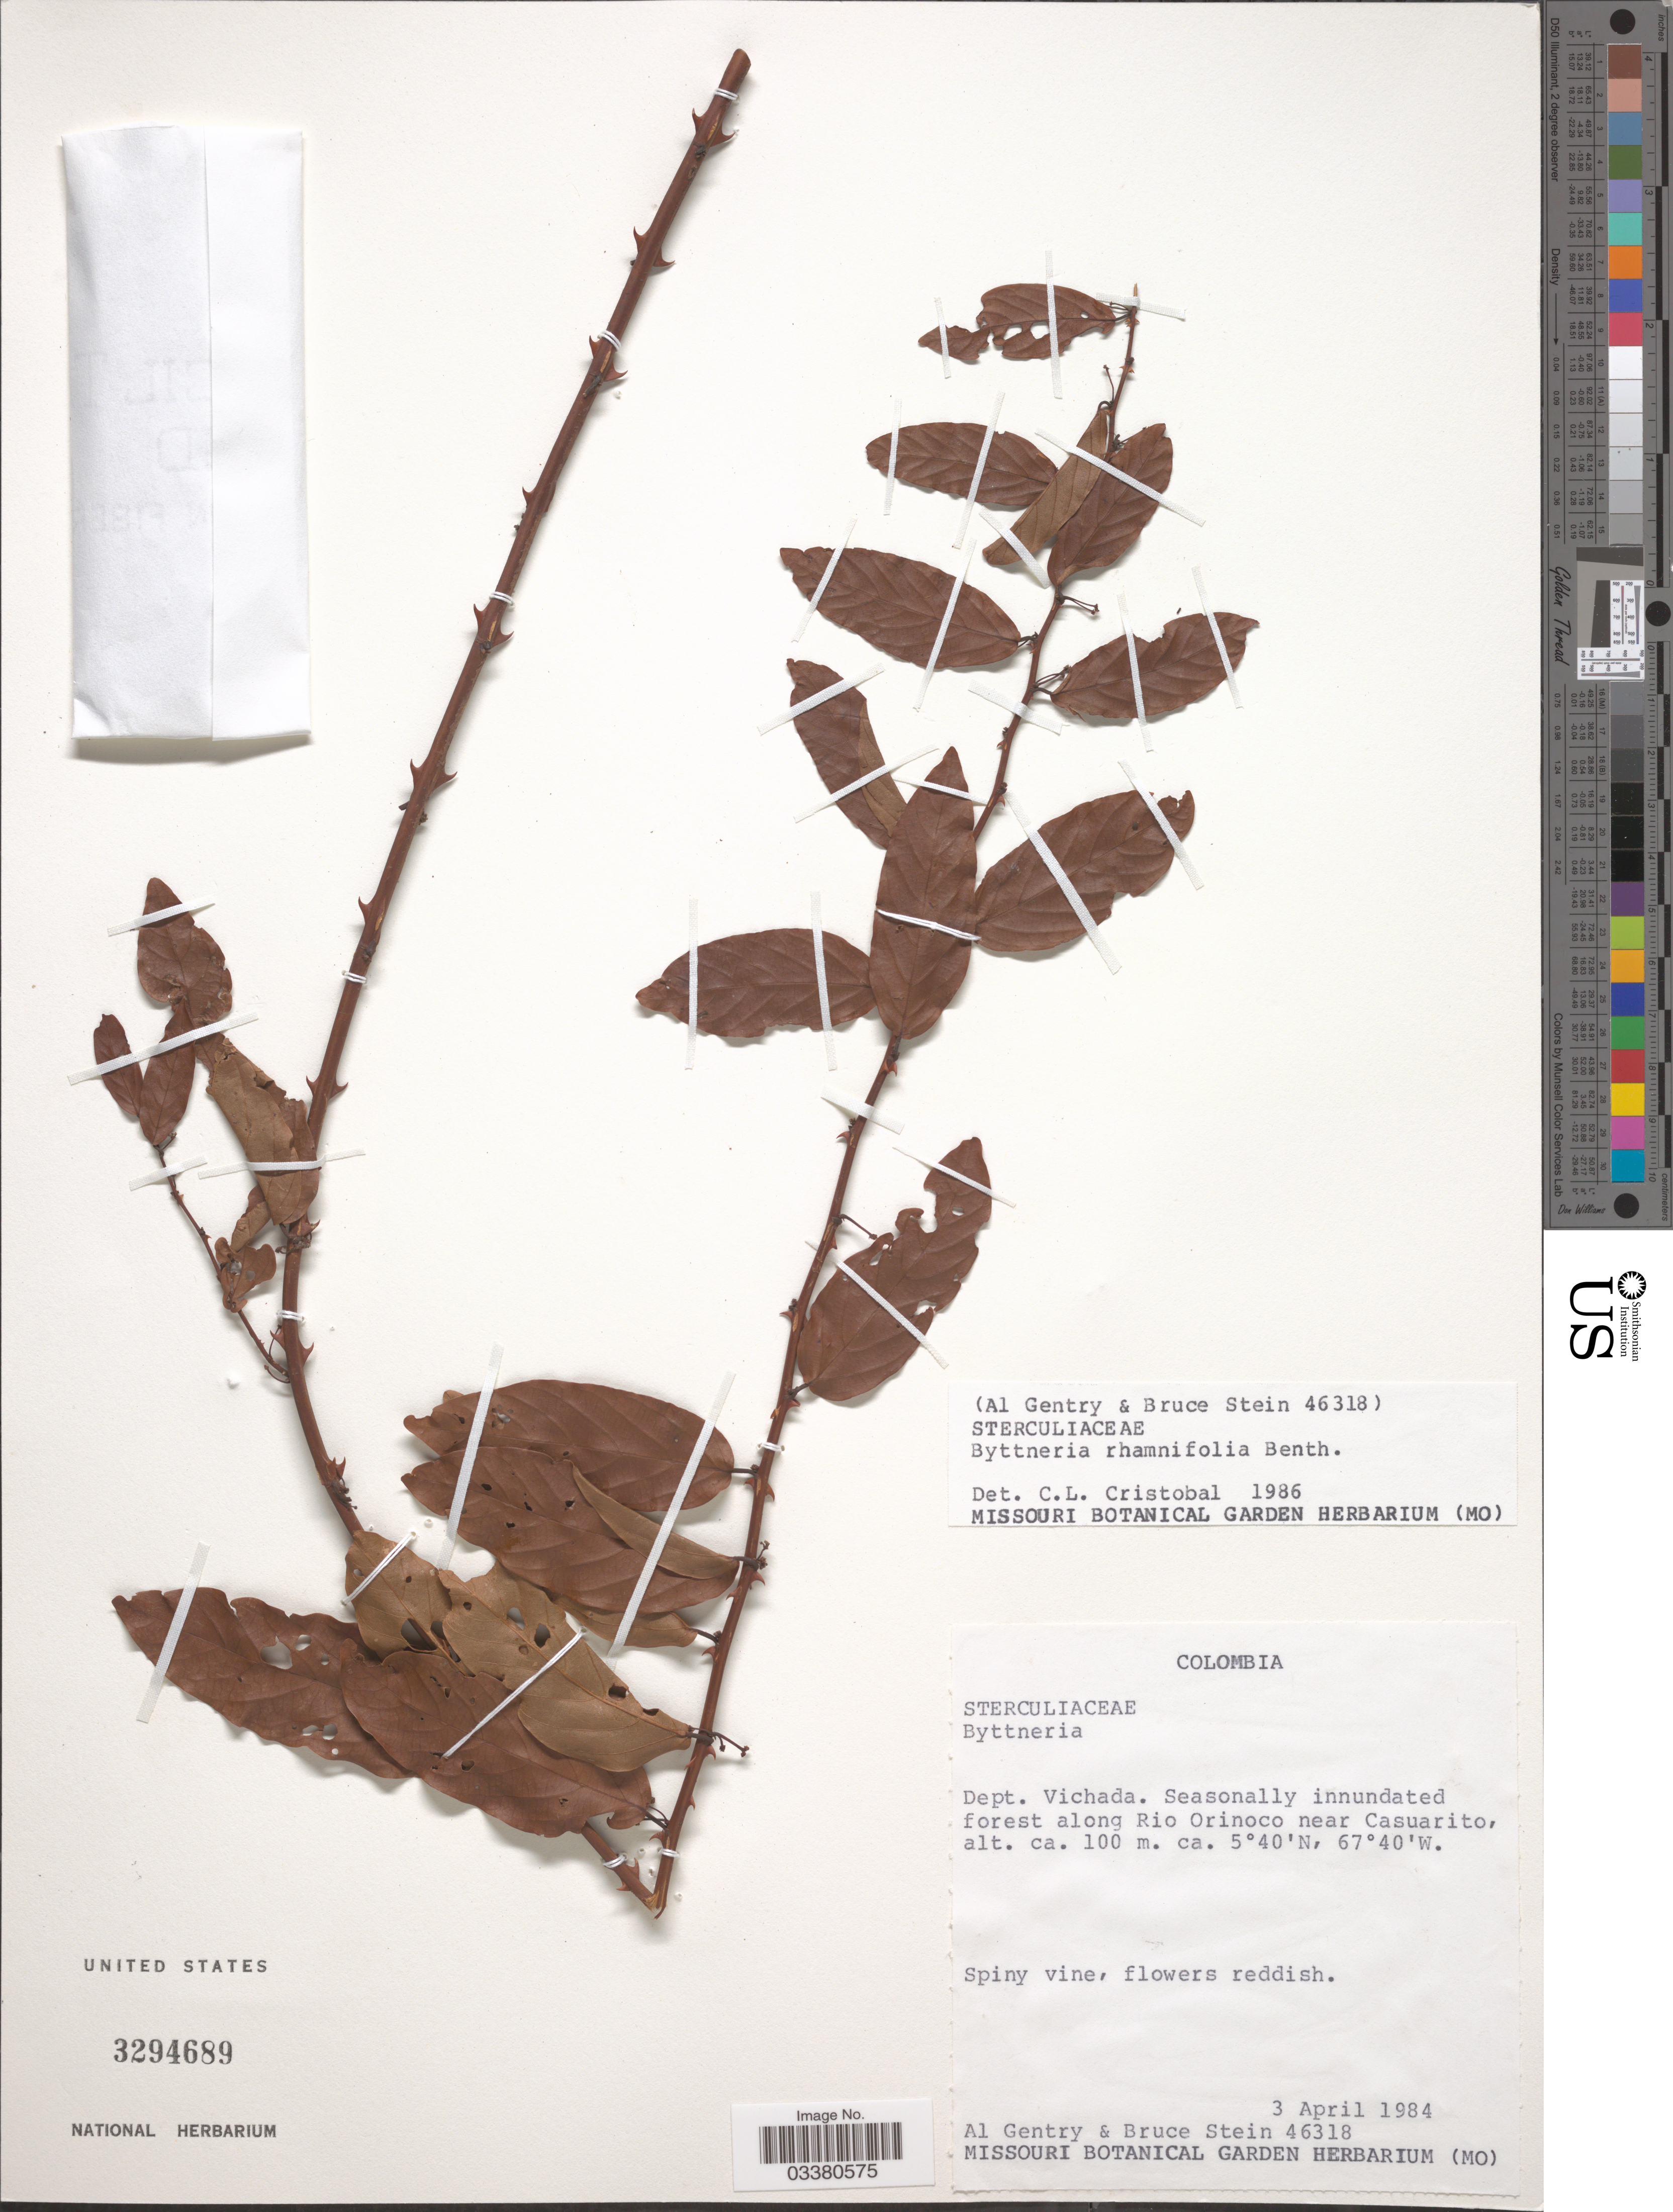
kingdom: Plantae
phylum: Tracheophyta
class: Magnoliopsida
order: Malvales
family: Malvaceae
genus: Byttneria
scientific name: Byttneria rhamnifolia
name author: Benth.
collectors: A. H. Gentry & B. A. Stein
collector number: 46318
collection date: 1984-04-03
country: Colombia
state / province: Vichada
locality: Dept. Vichada. Seasonally innundated forest along Rio Orinoco near Casuarito.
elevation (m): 100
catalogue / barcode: US 3294689